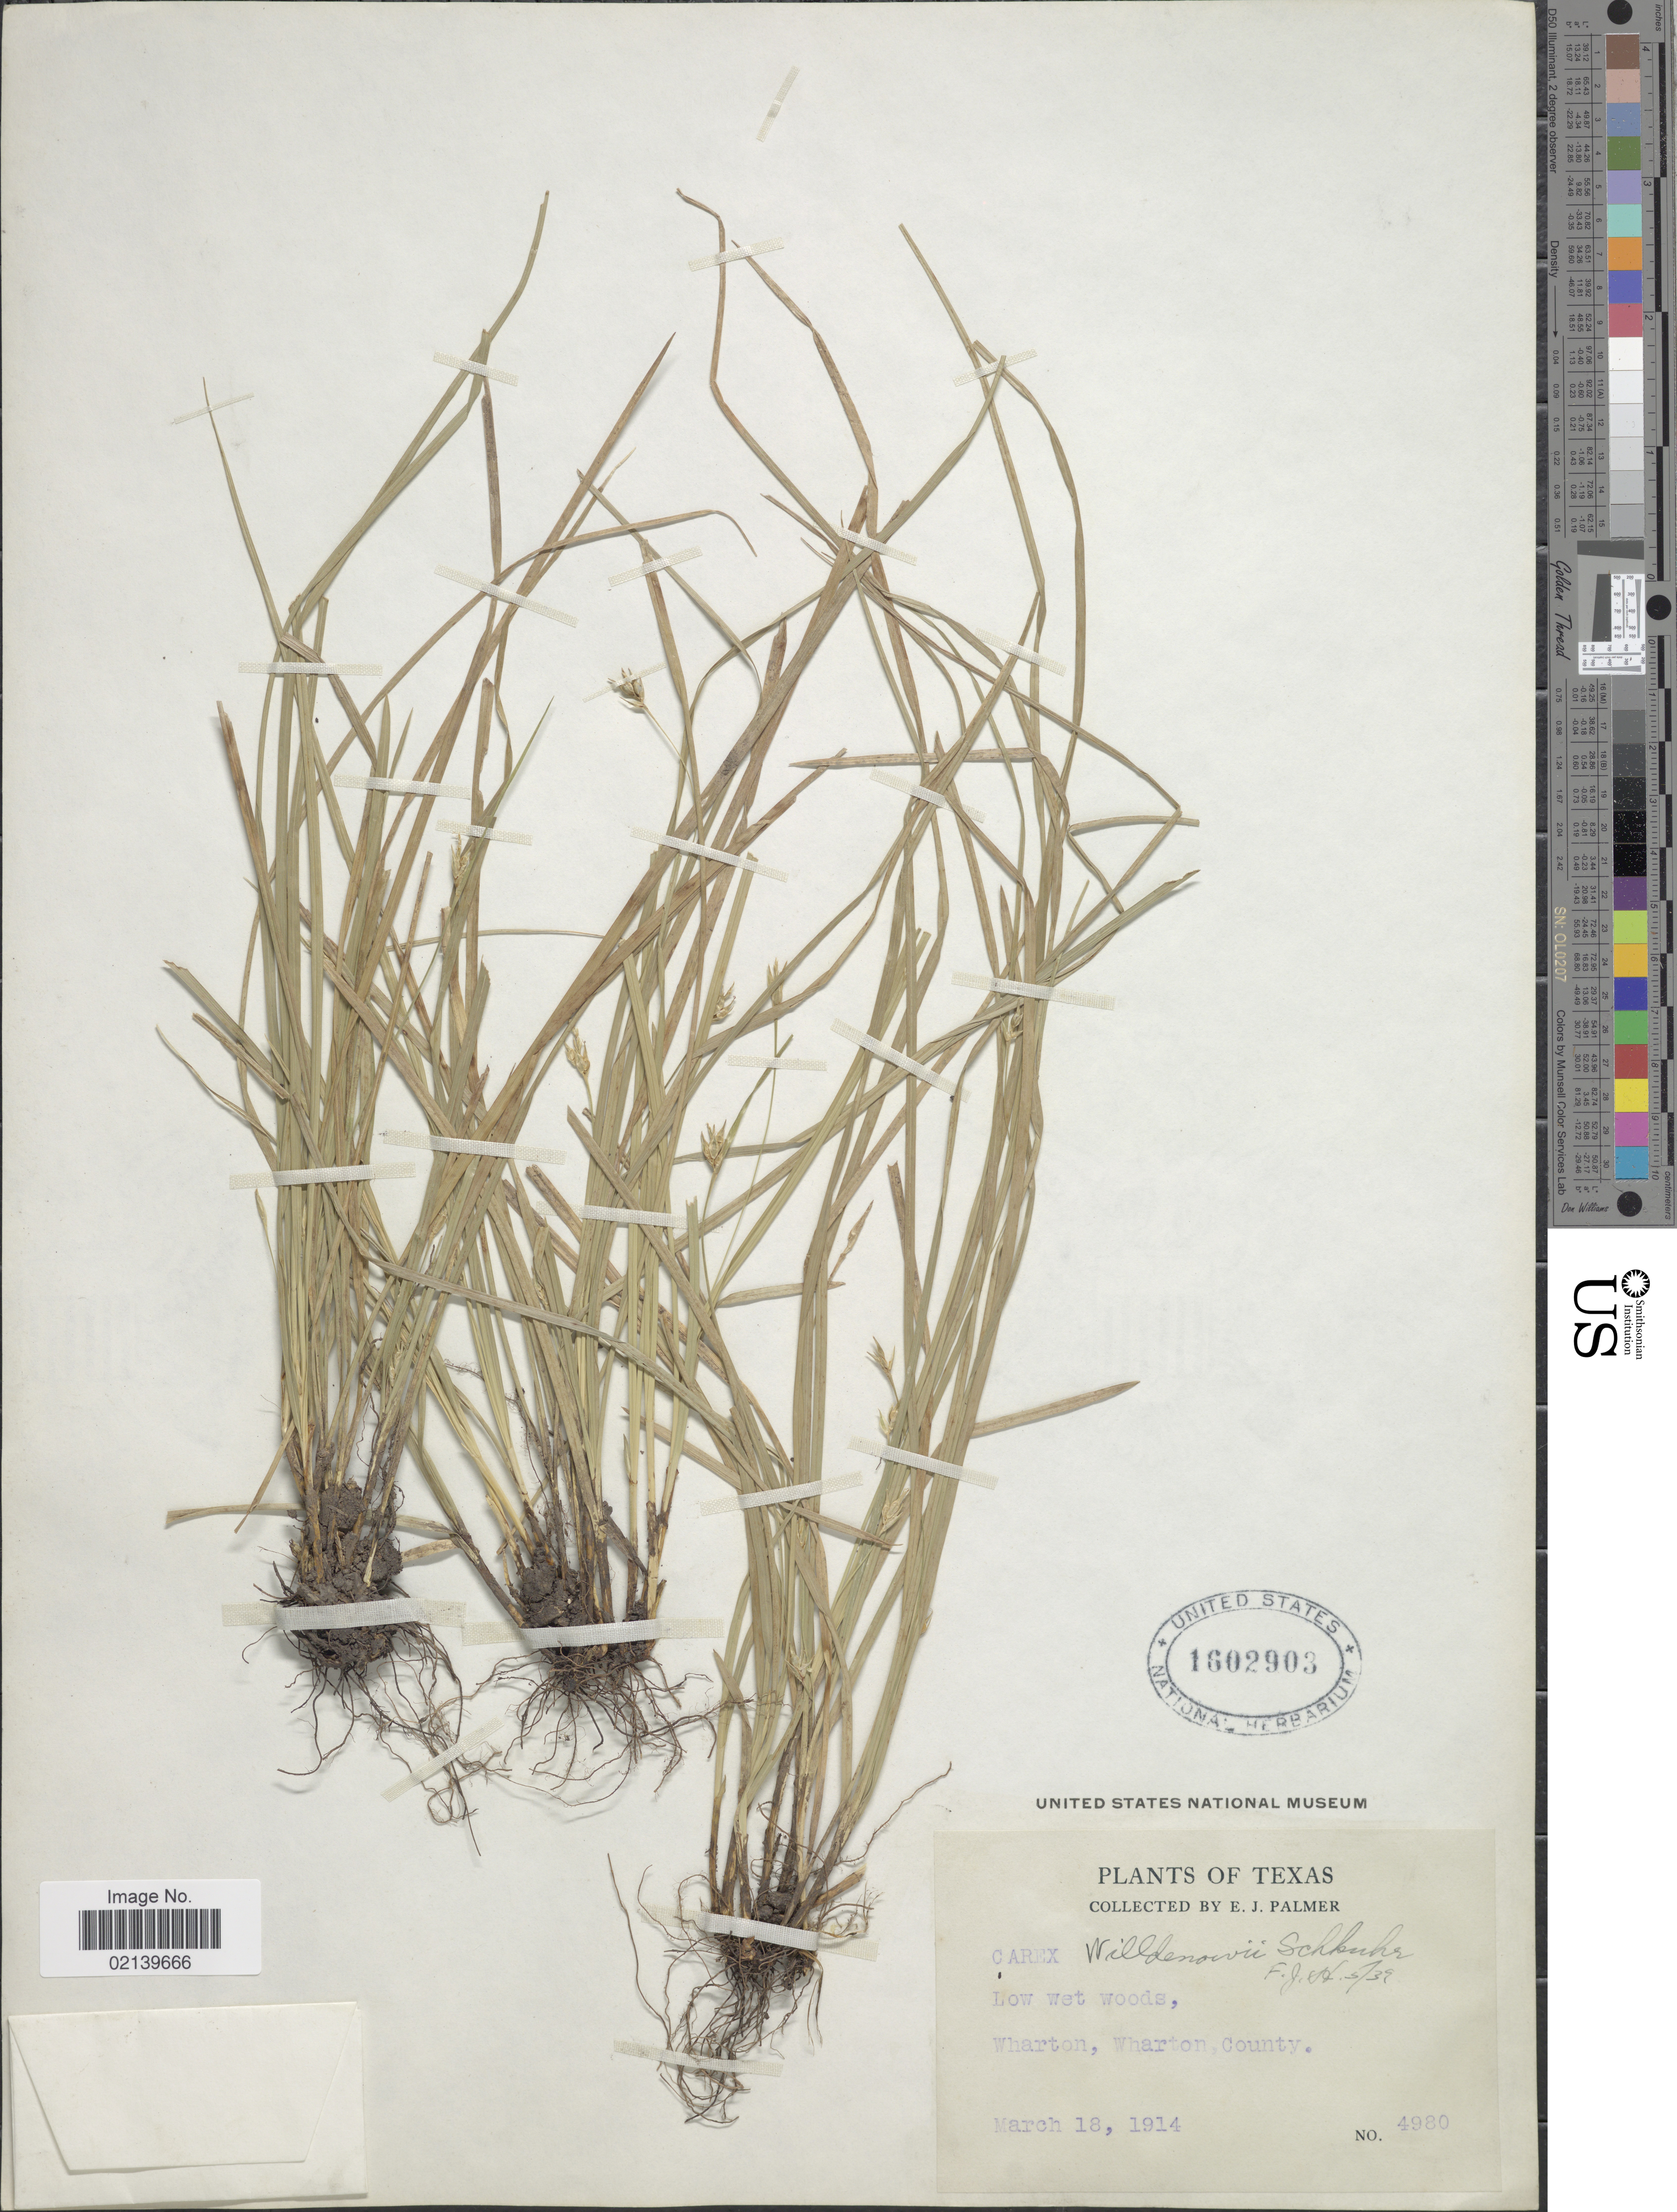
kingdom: Plantae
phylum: Tracheophyta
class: Liliopsida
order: Poales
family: Cyperaceae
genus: Carex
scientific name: Carex willdenowii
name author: Willd.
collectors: E. J. Palmer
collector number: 4980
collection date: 1914-03-18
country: United States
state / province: Texas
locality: Wharton, Wharton County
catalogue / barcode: US 1602903